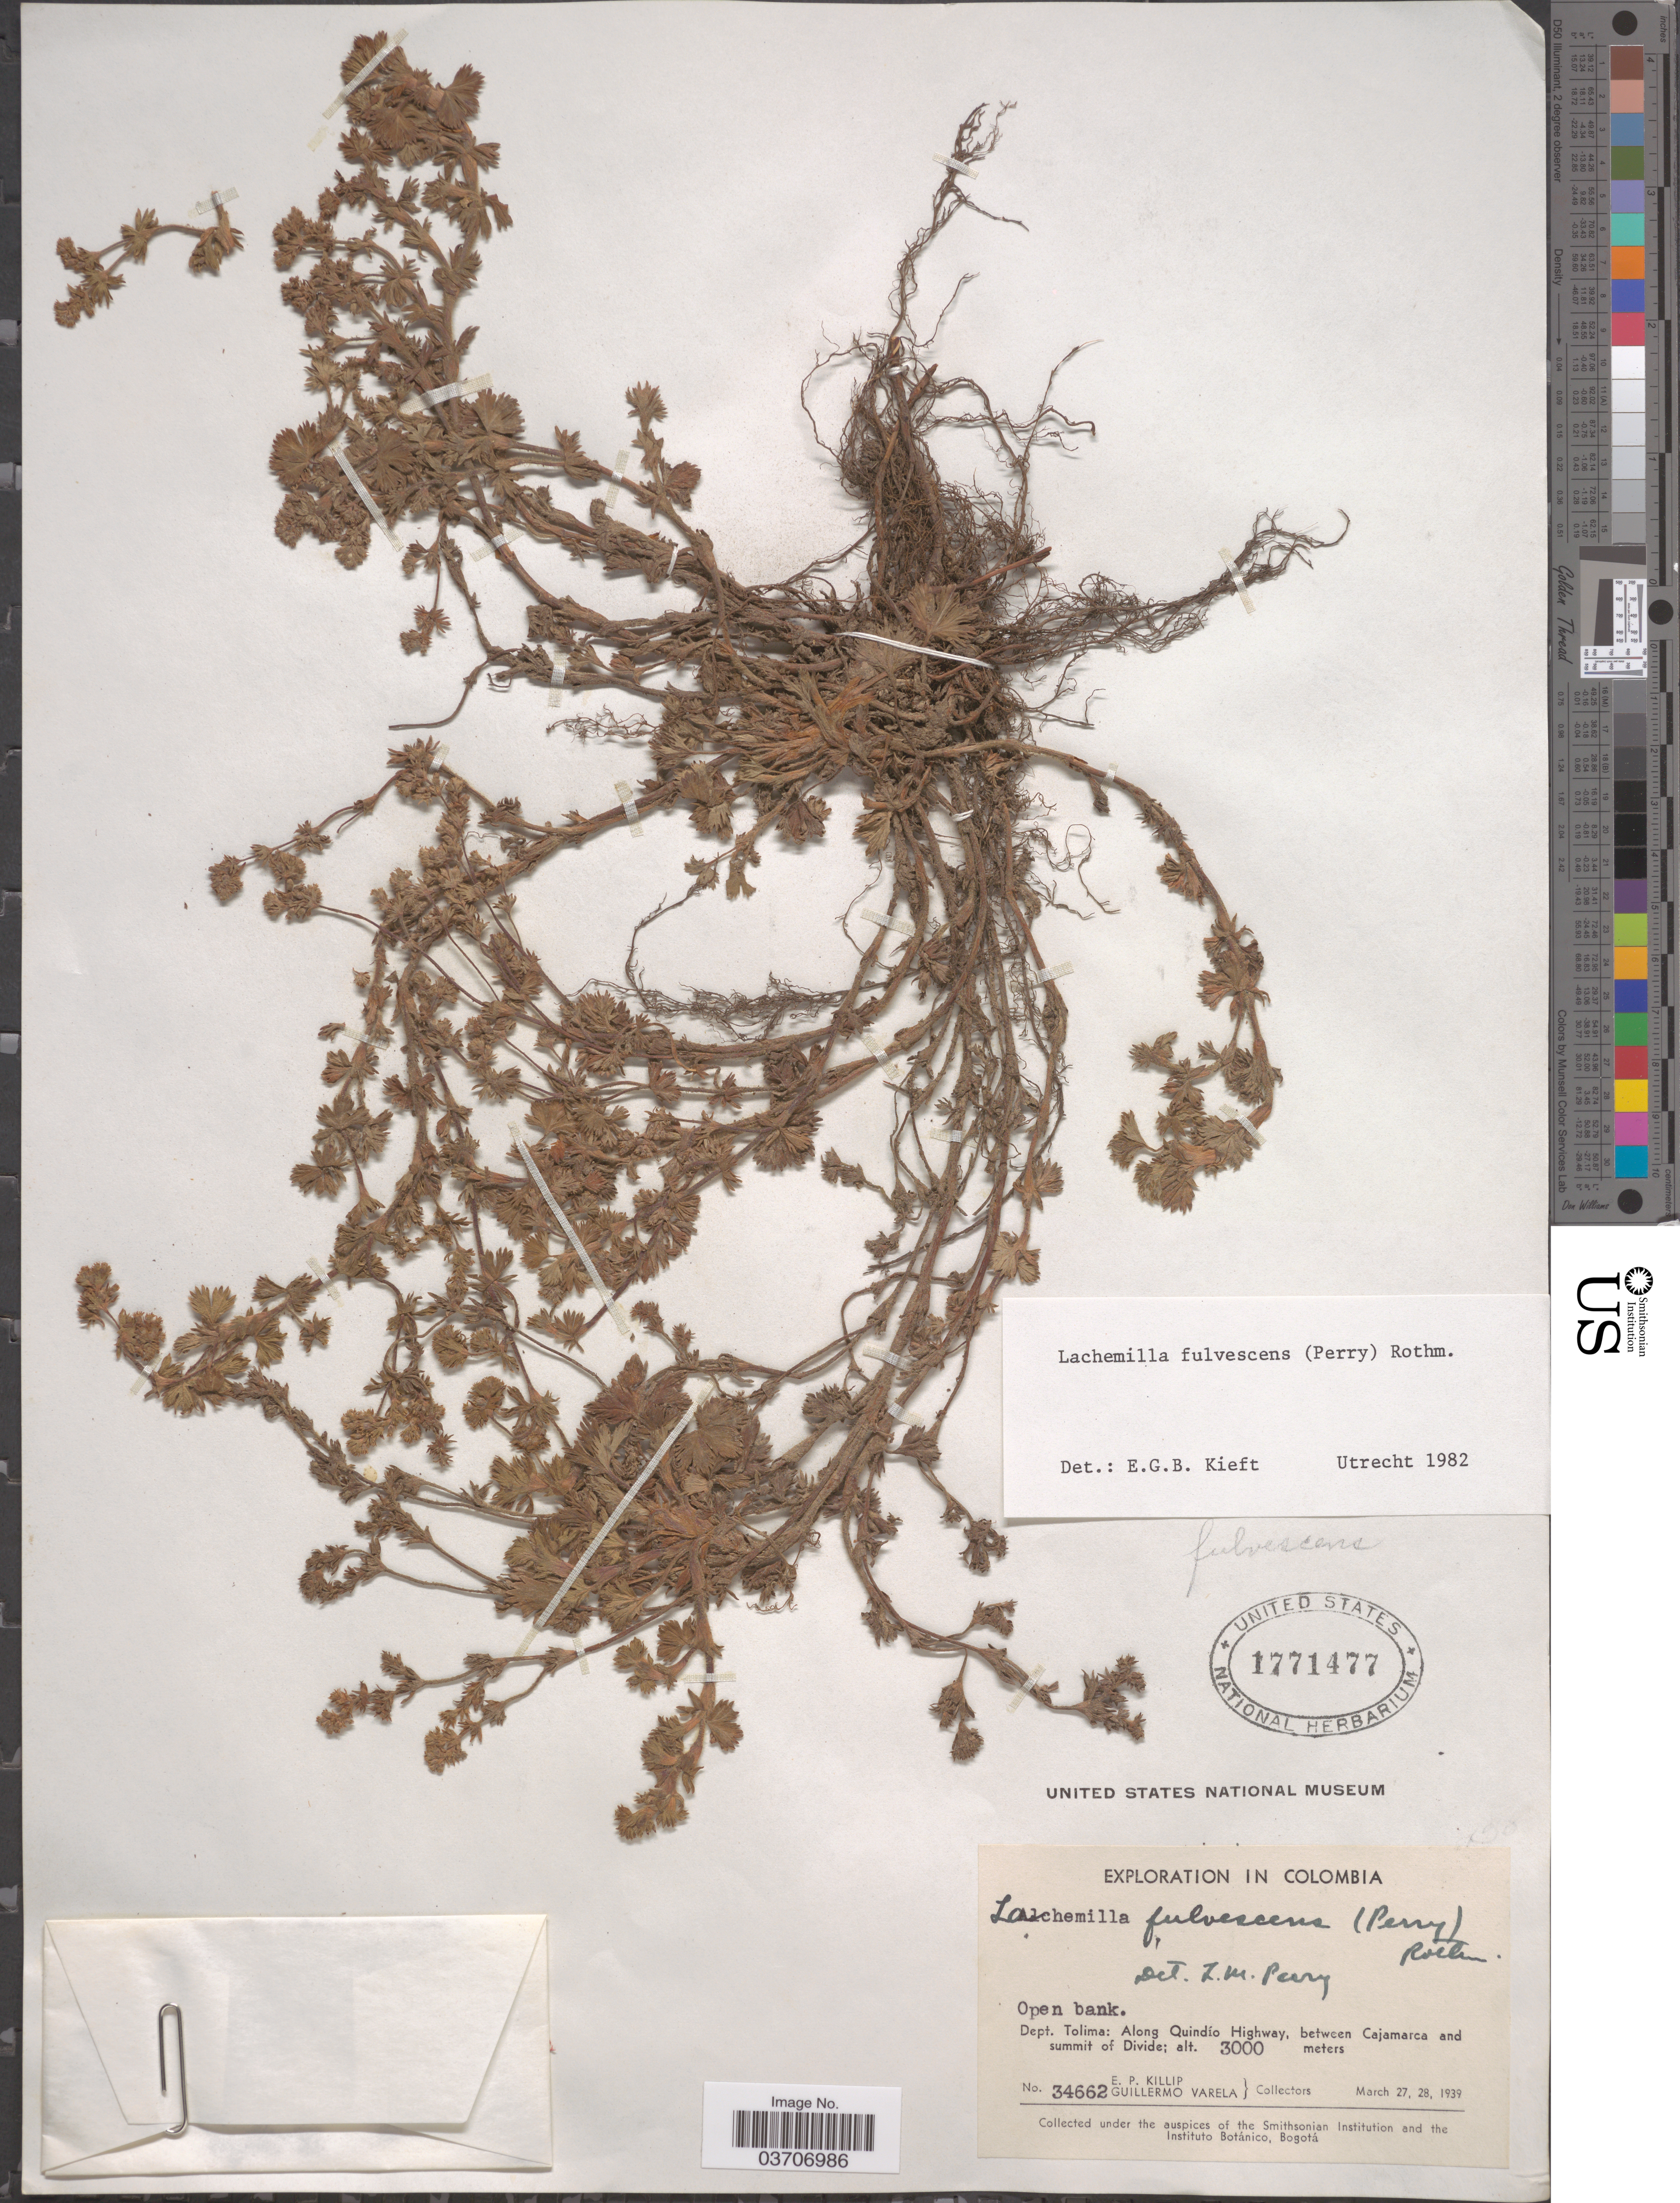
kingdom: Plantae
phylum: Tracheophyta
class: Magnoliopsida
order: Rosales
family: Rosaceae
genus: Lachemilla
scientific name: Lachemilla fulvescens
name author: (L.M. Perry) Rothm.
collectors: E. P. Killip & G. Varela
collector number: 34662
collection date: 1939-03-27/1939-03-28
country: Colombia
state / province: Tolima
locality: Dept. Tolima: Along Quindío Highway, between Cajamarca and summit of Divide.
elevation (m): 3000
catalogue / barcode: US 1771477